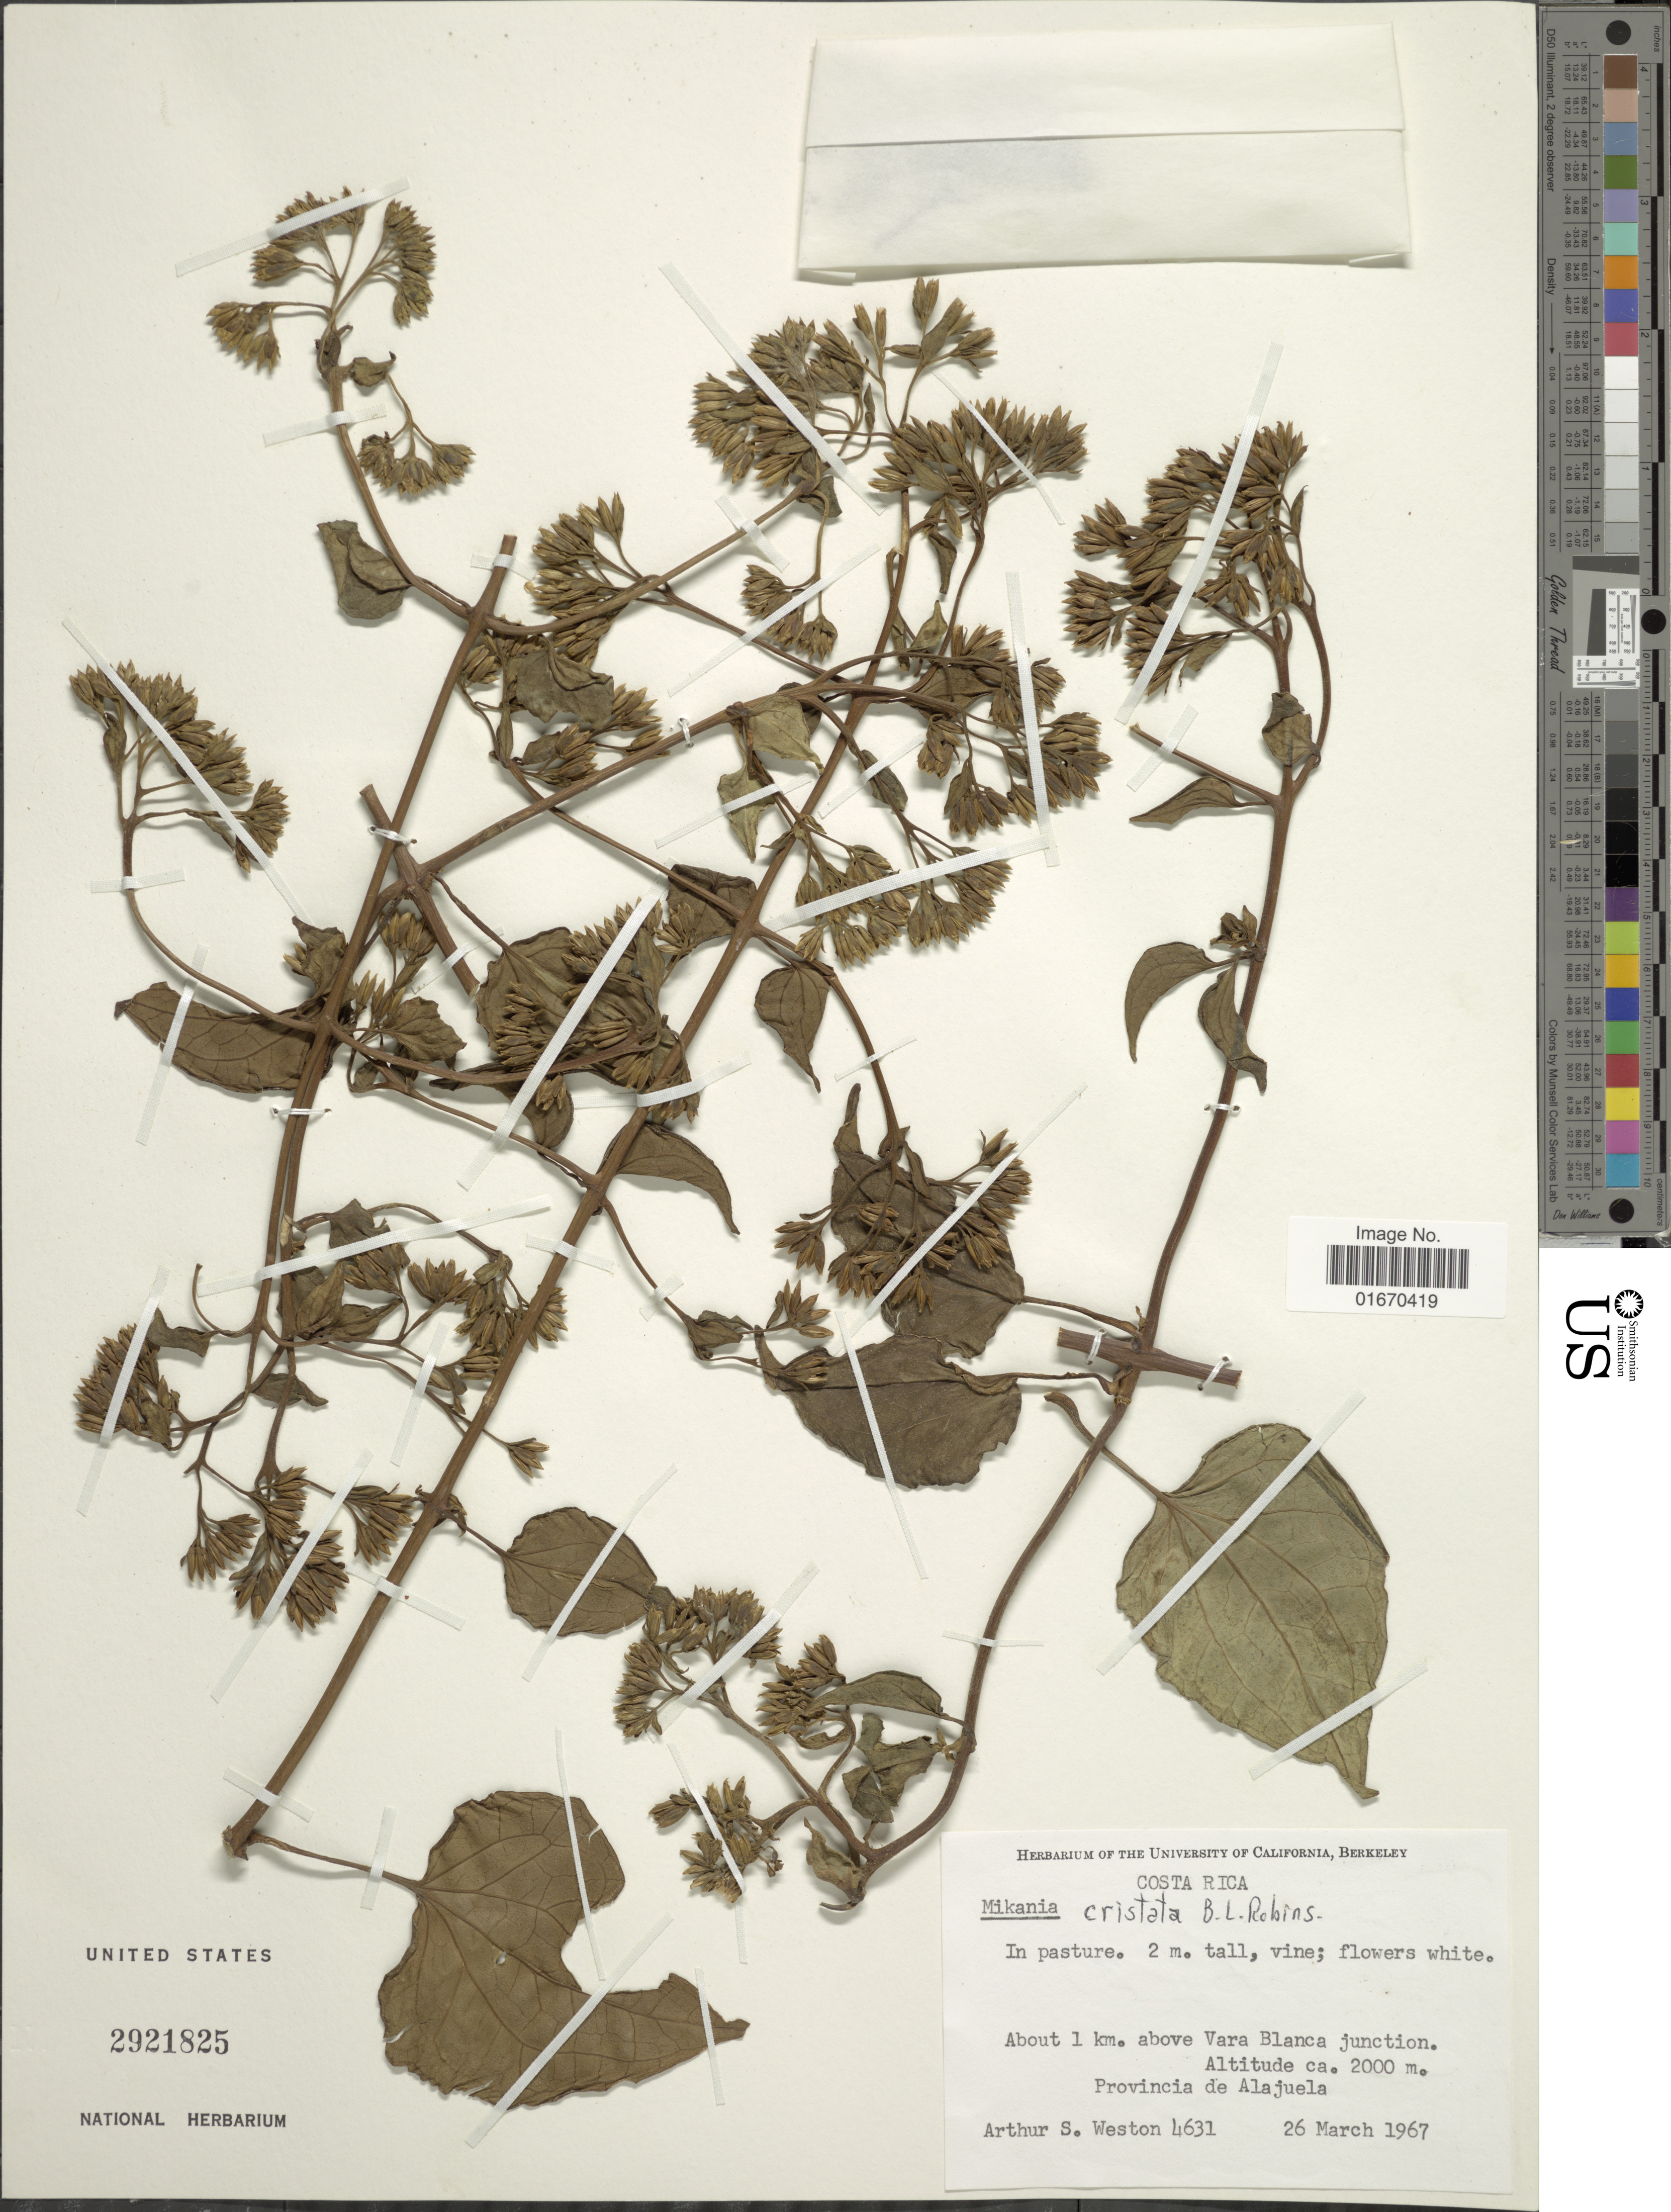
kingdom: Plantae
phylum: Tracheophyta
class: Magnoliopsida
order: Asterales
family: Asteraceae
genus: Mikania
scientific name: Mikania cristata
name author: B.L. Rob.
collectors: A. Weston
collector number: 4631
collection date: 1967-03-26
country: Costa Rica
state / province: Alajuela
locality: About 1 km above Vara Blanca junction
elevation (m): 2000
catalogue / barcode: US 2921825